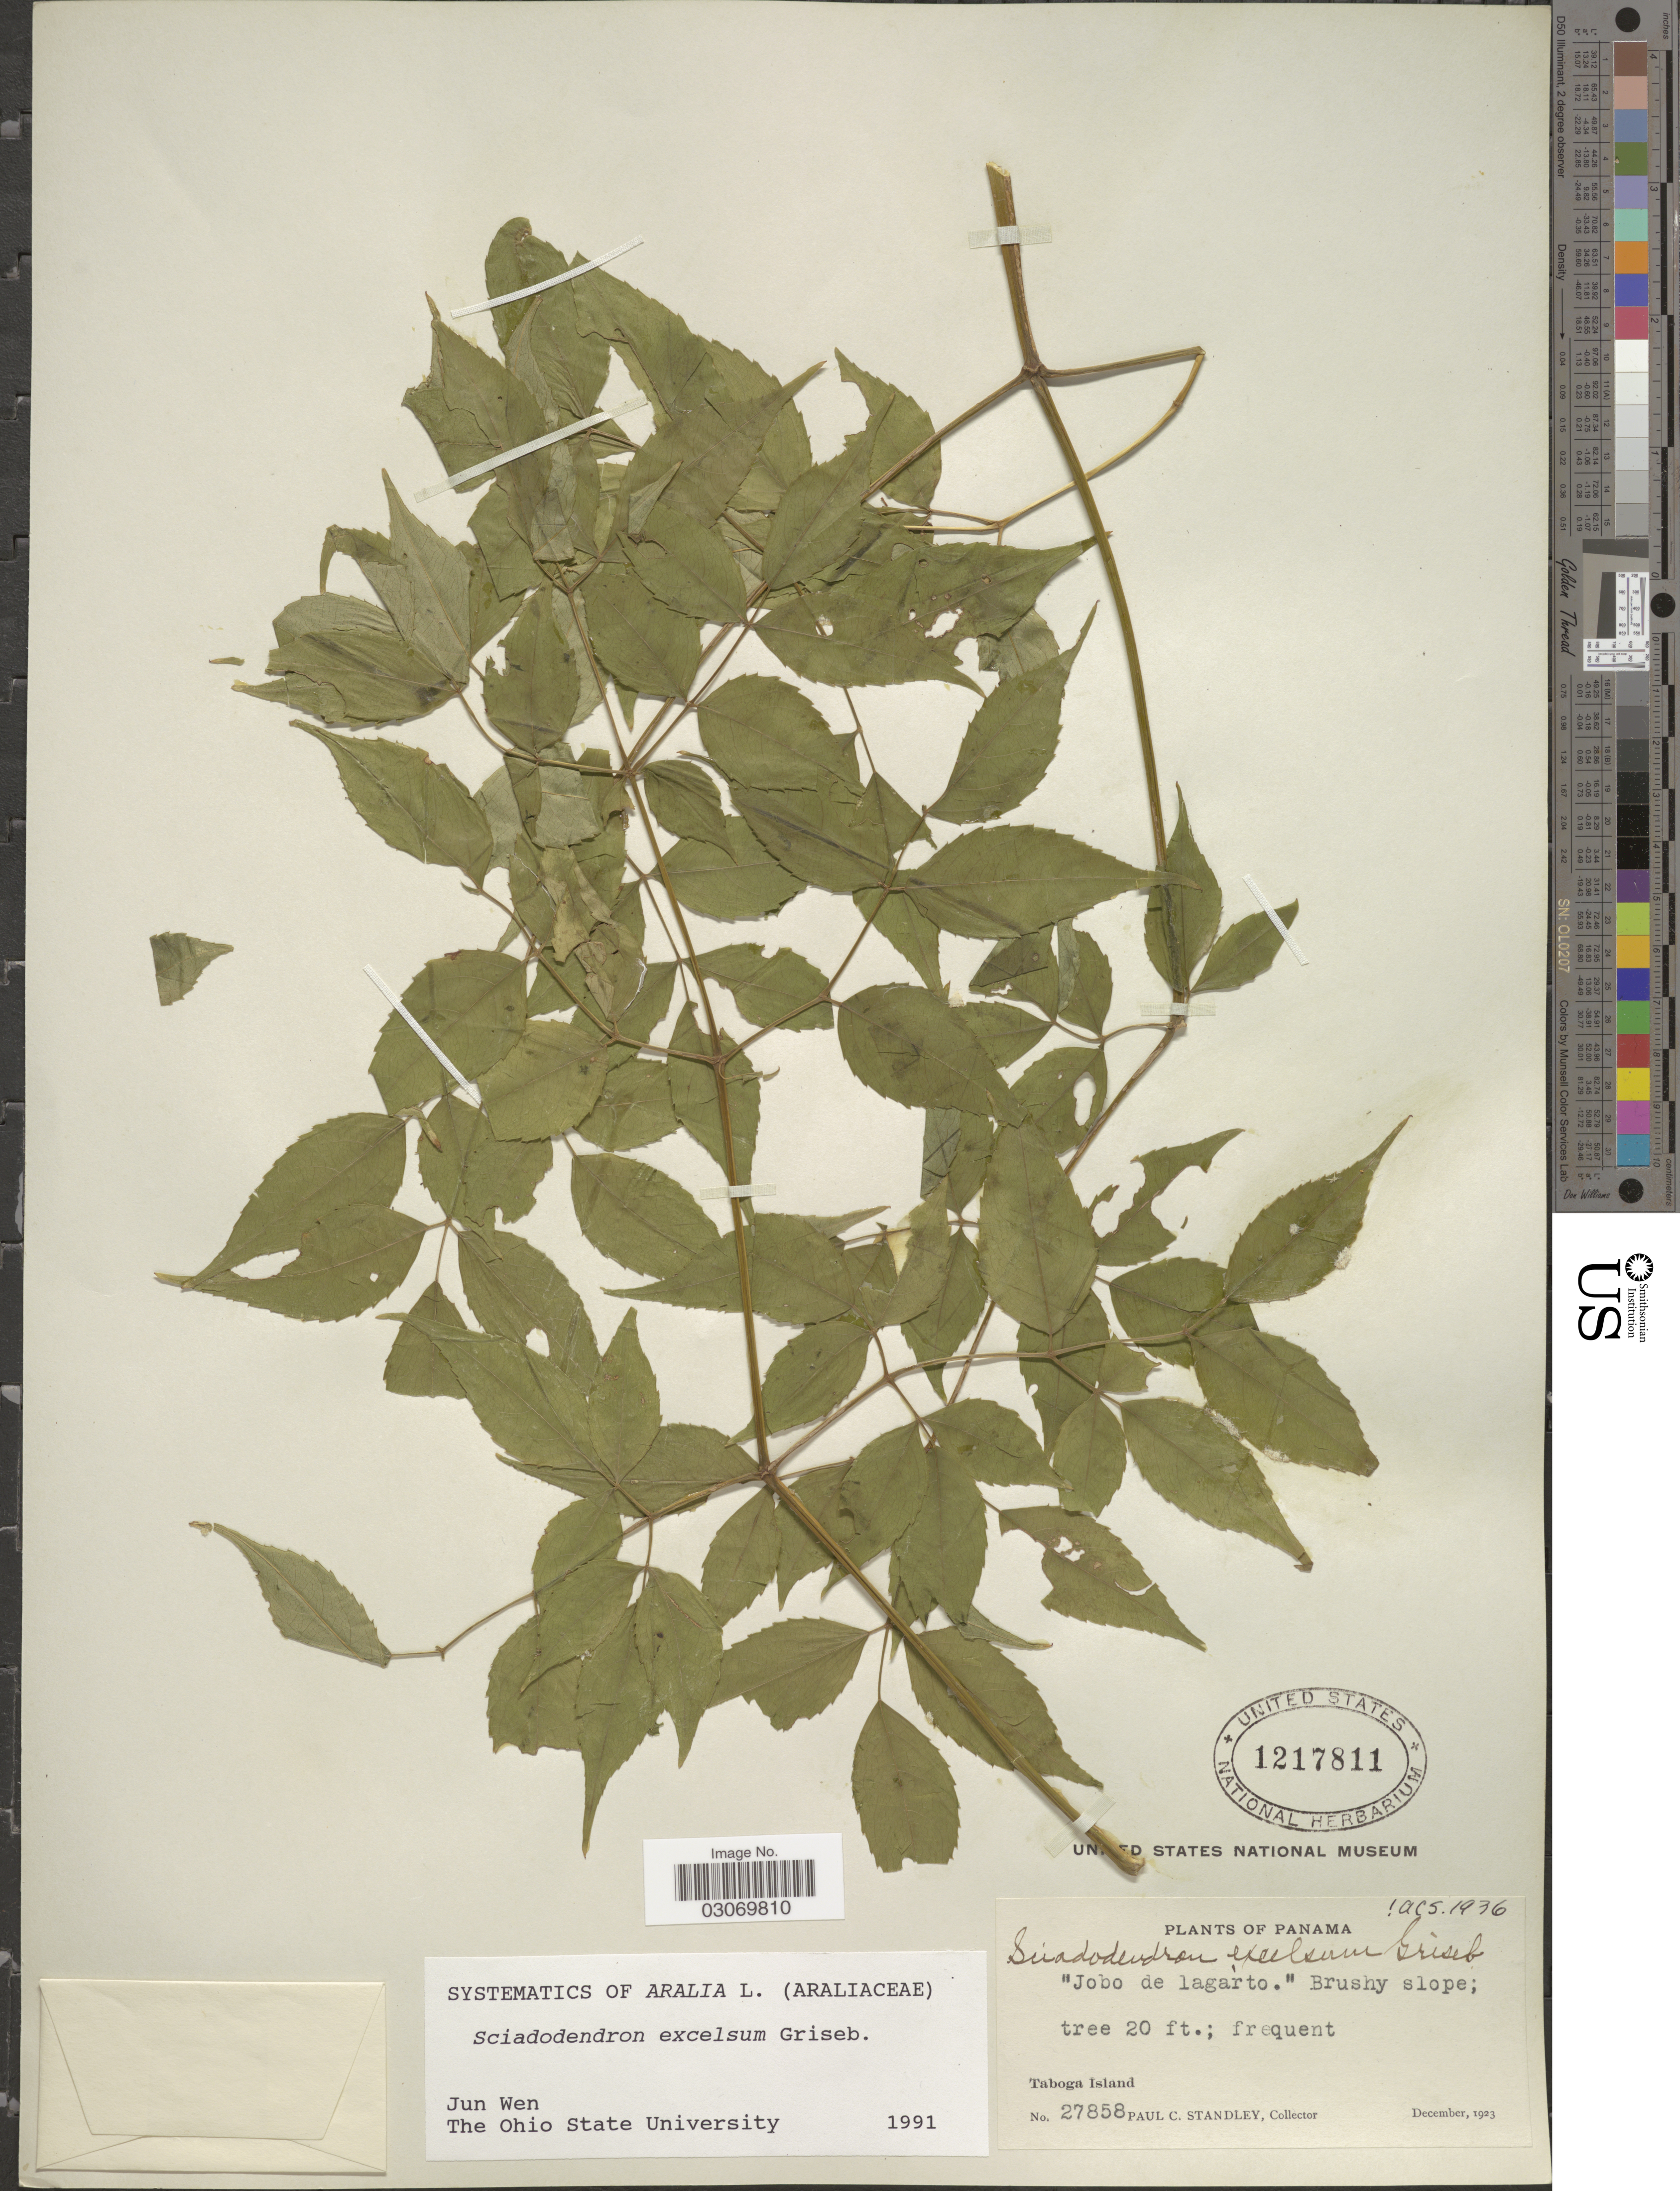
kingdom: Plantae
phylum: Tracheophyta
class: Magnoliopsida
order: Apiales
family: Araliaceae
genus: Sciadodendron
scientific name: Sciadodendron sp.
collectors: P. C. Standley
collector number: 27858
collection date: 1923-12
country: Panama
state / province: Panamá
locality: Taboga Island.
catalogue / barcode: US 1217811